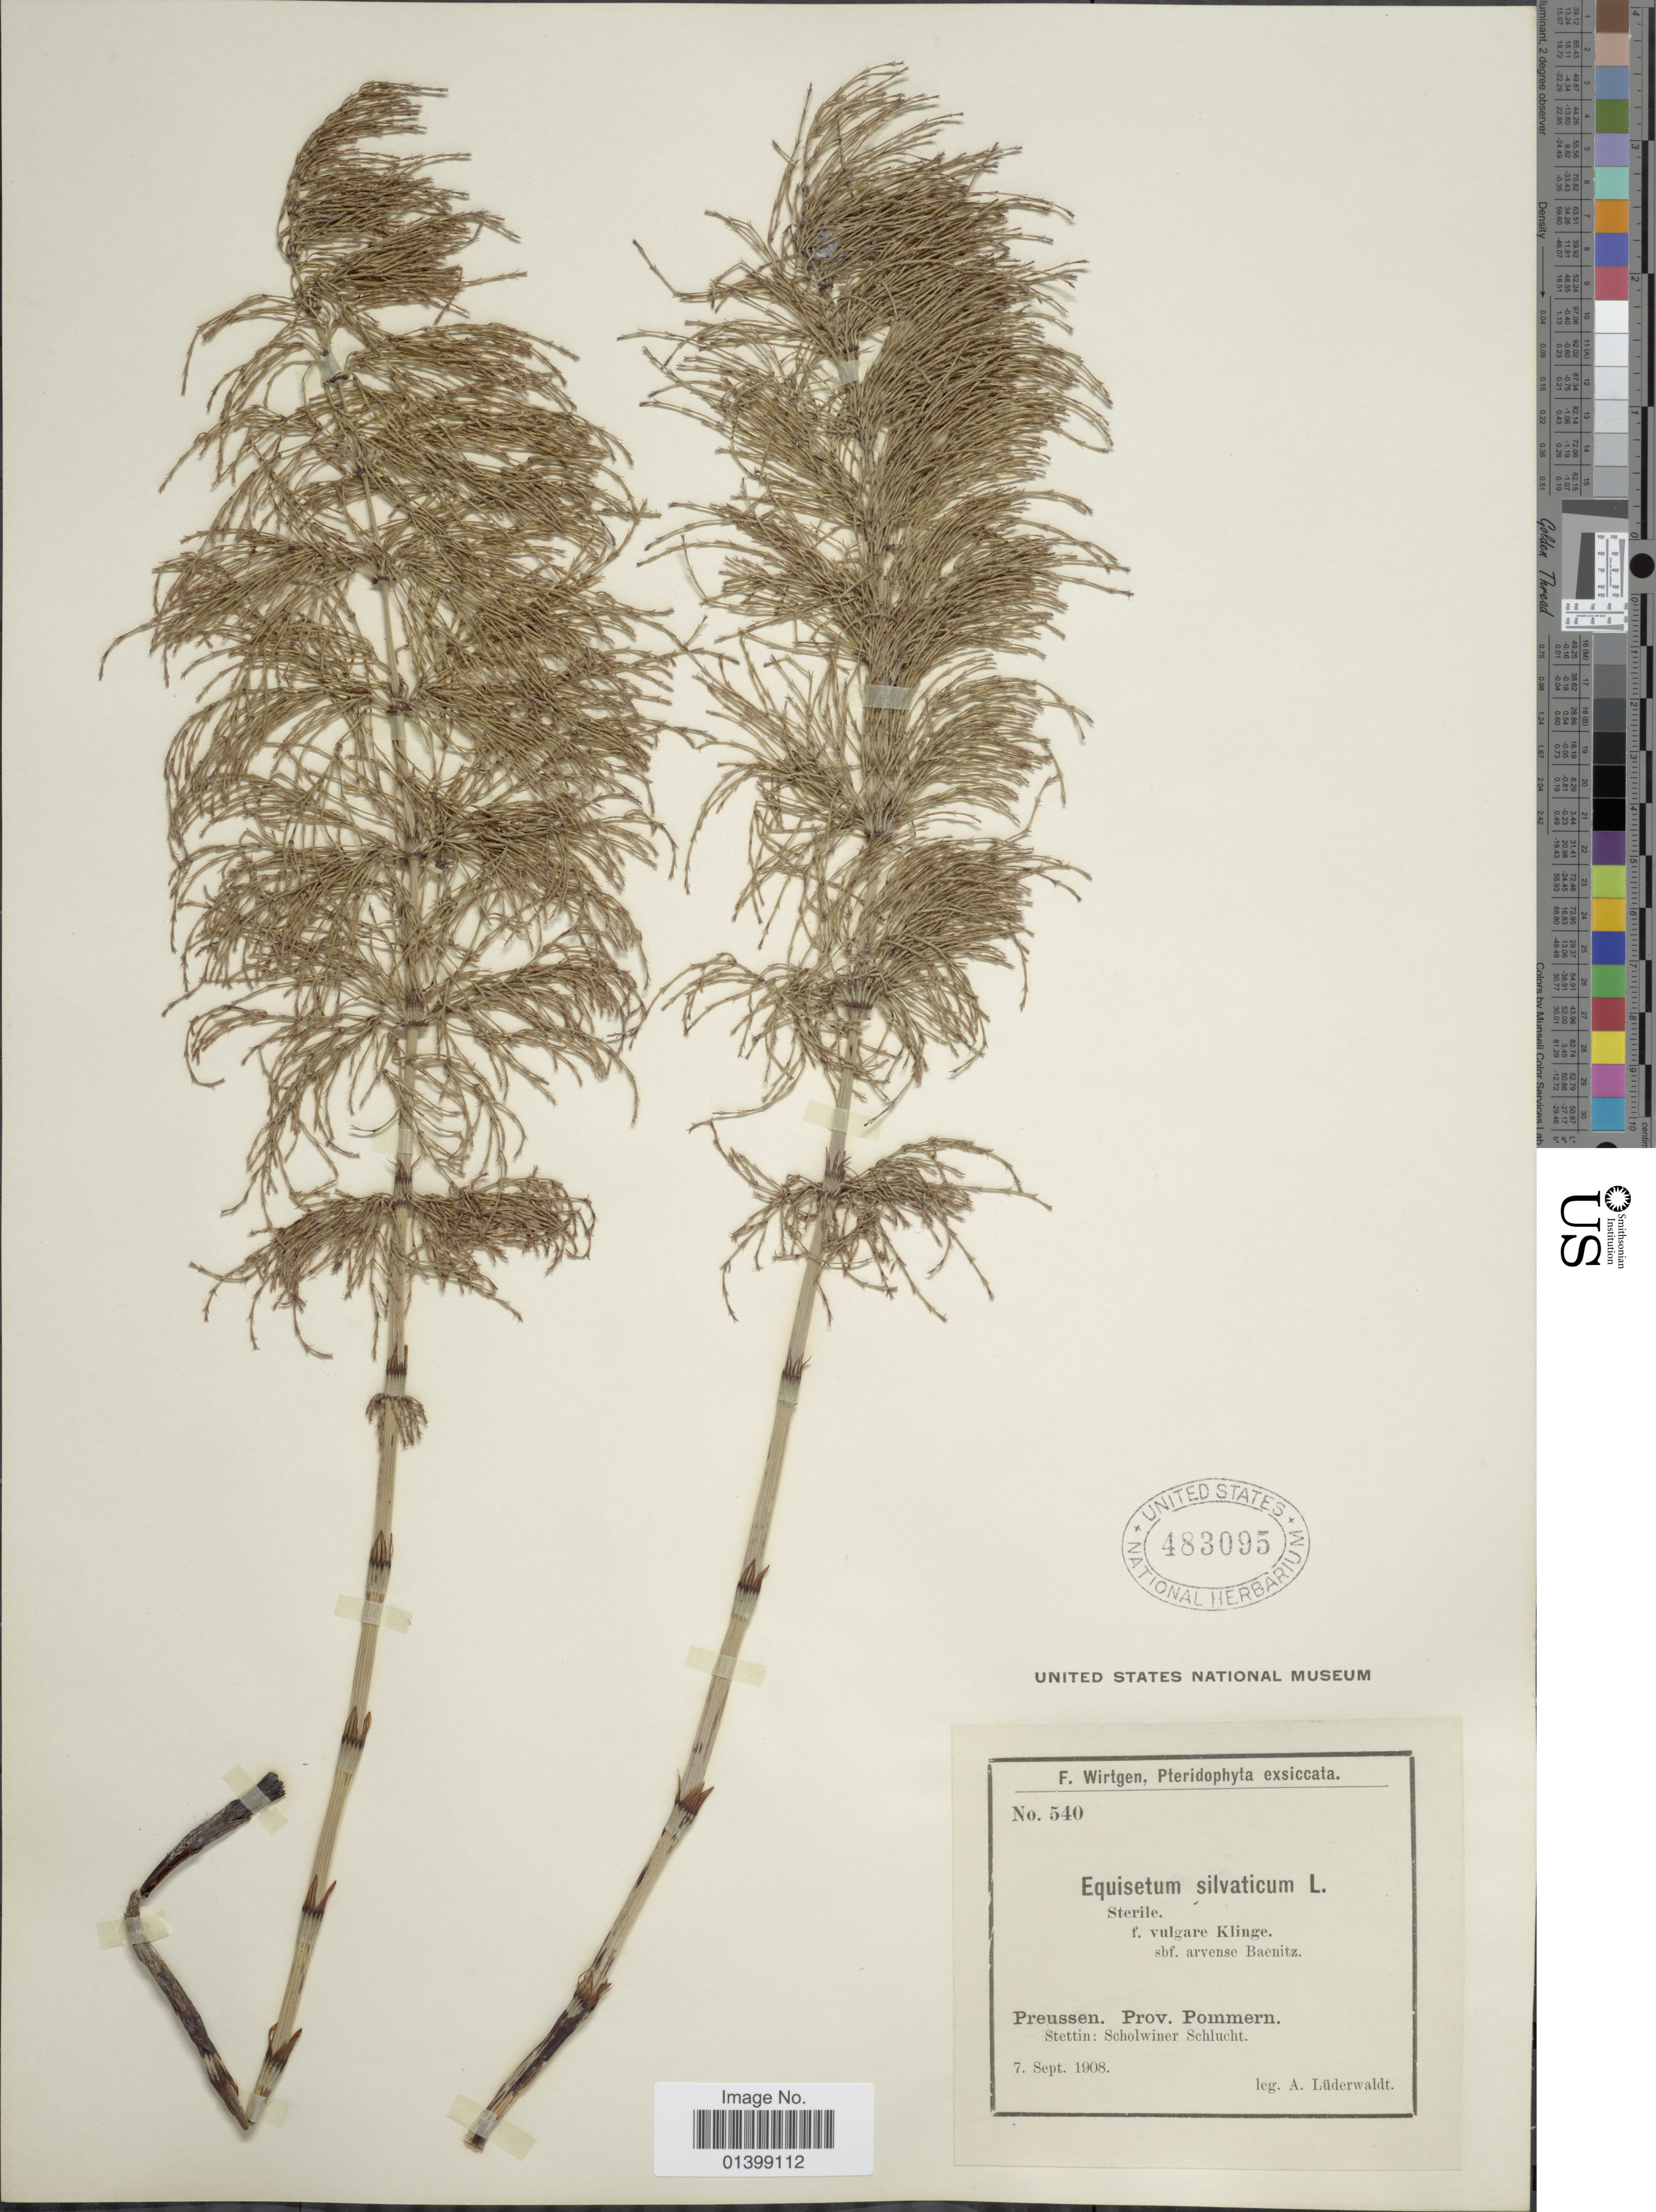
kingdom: Plantae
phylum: Tracheophyta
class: Polypodiopsida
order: Equisetales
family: Equisetaceae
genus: Equisetum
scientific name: Equisetum sylvaticum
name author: L.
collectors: A. Lüderwaldt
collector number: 540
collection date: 1908-09-07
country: Germany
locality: Preussen. Prov. Pommern, Stettin: Scholwiner Schlucht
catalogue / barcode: US 483095